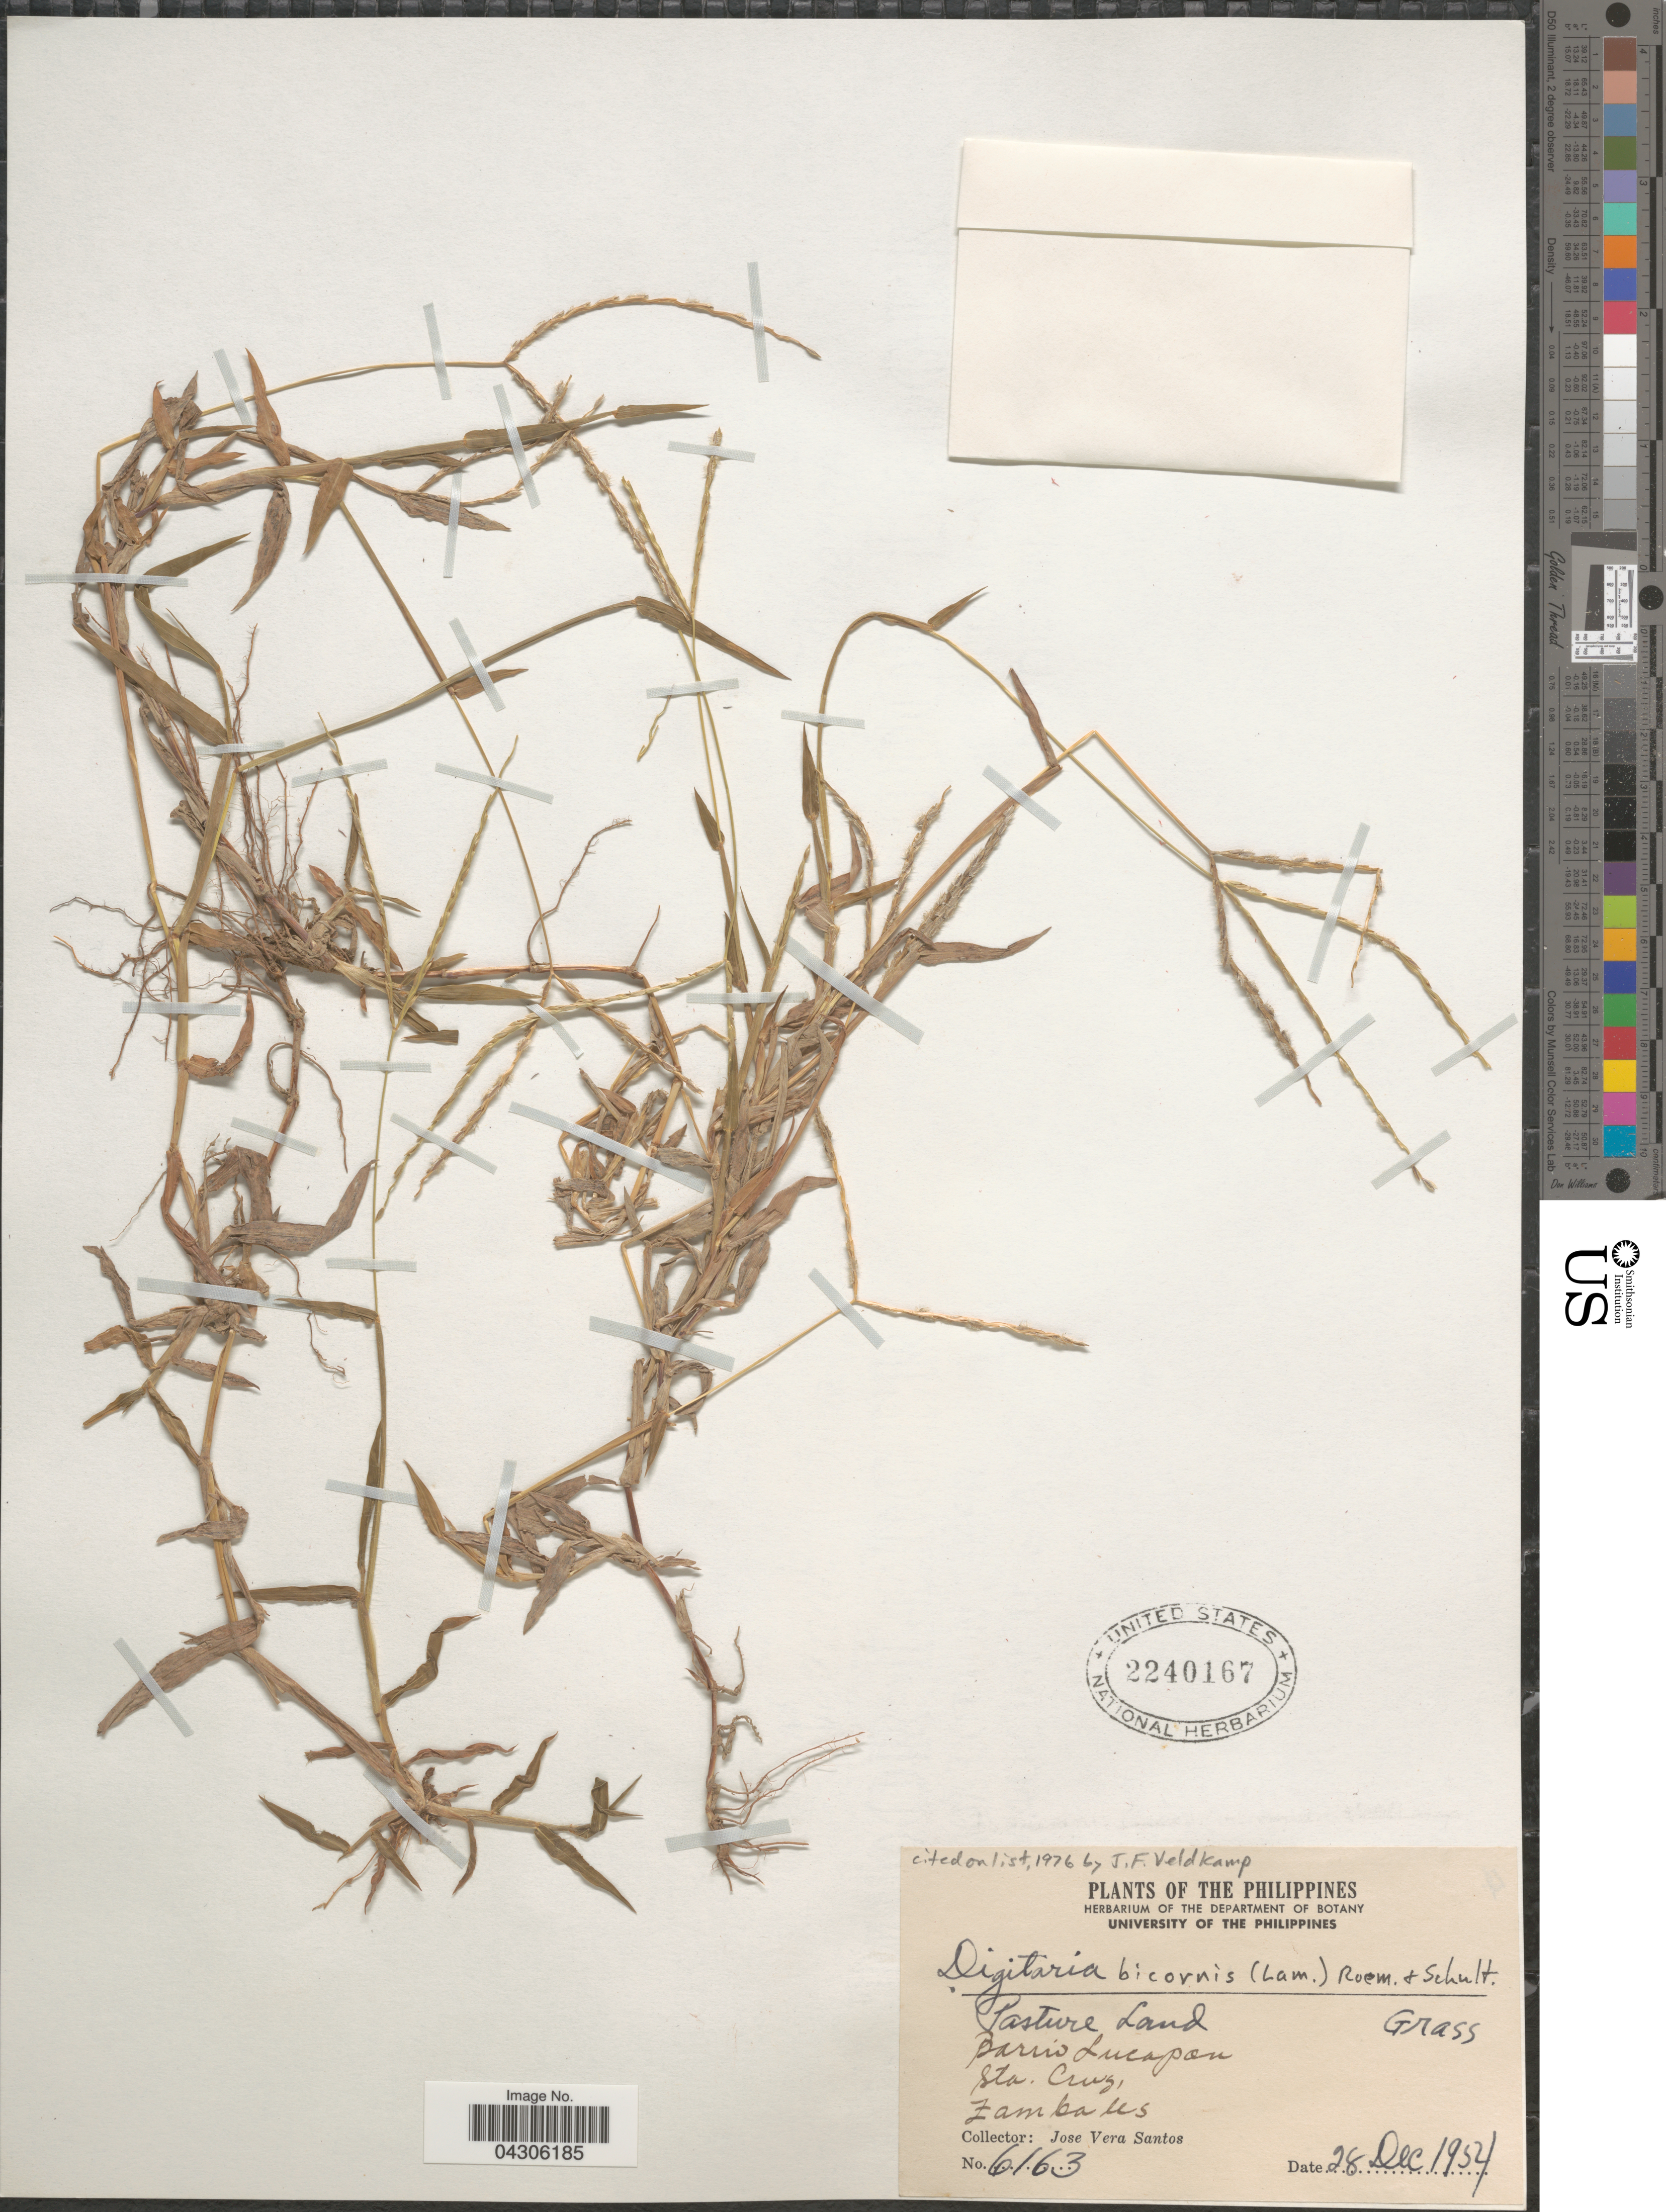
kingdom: Plantae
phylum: Tracheophyta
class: Liliopsida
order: Poales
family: Poaceae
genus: Digitaria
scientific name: Digitaria bicornis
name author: (Lam.) Roem. & Schult.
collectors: J. Vera Santos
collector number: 6163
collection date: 1954-12-28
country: Philippines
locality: Barrio Lucapan, Sta. Cruz, Zambales.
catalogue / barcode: US 2240167